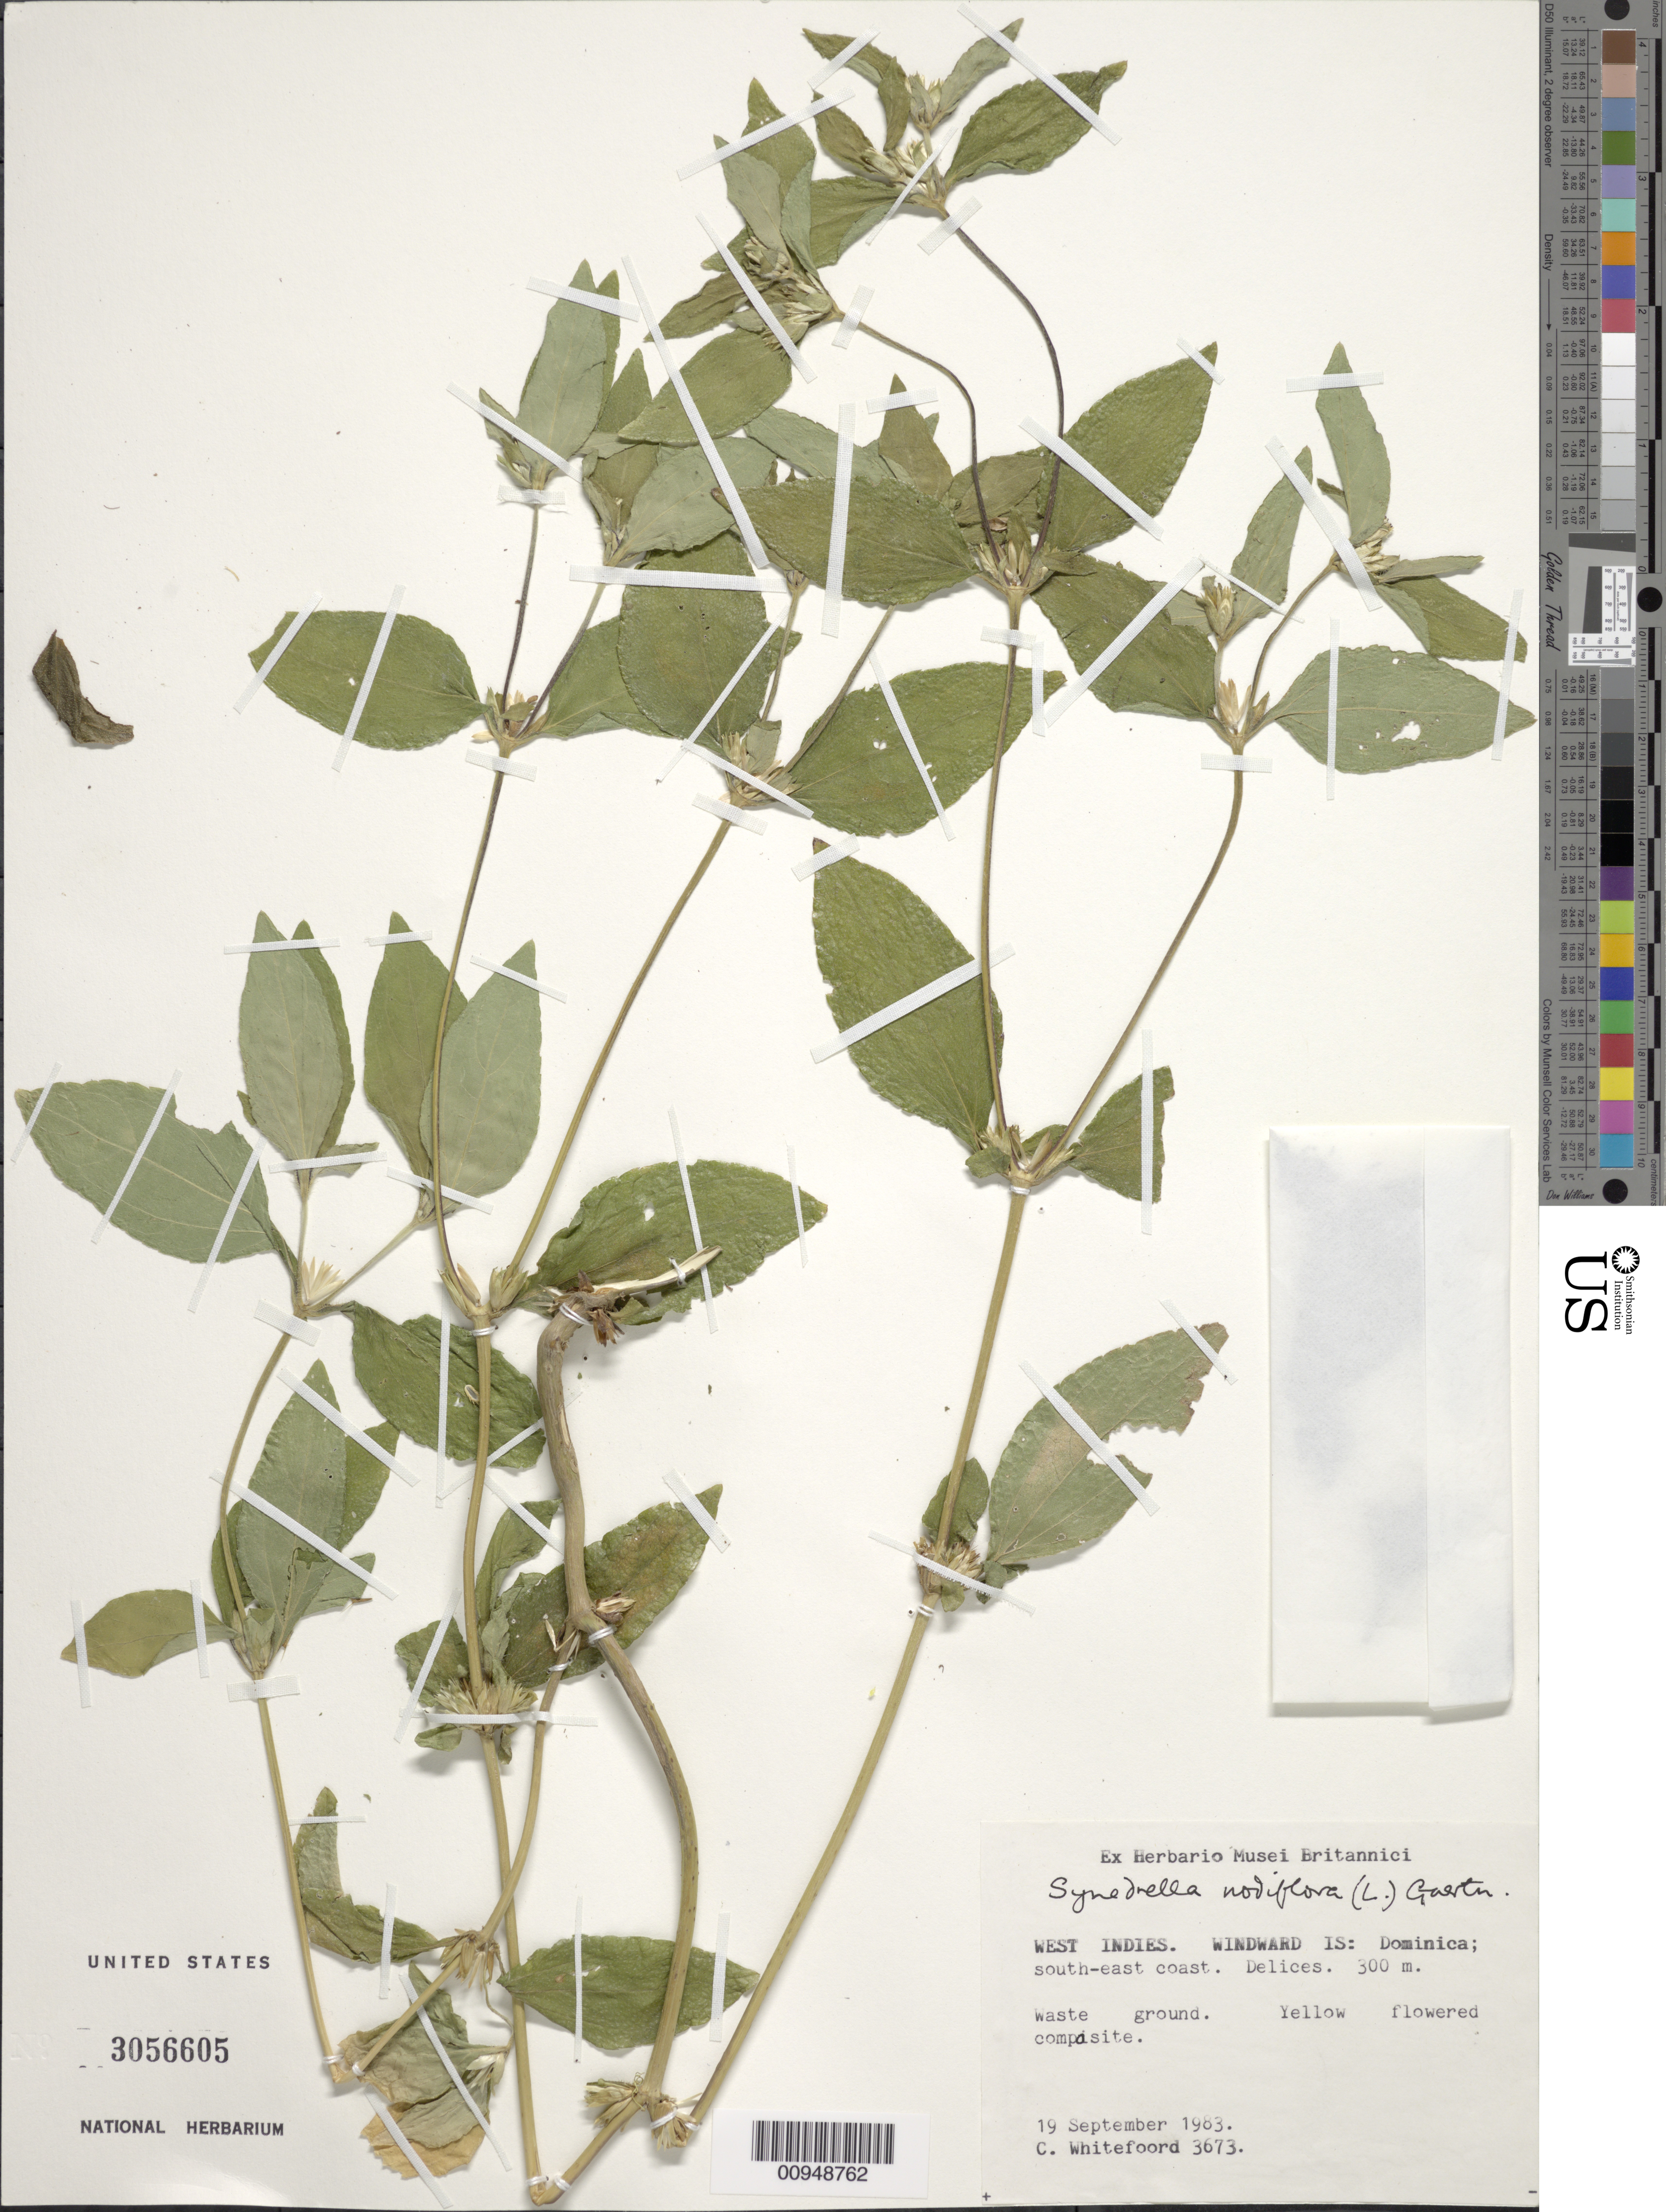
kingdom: Plantae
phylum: Tracheophyta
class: Magnoliopsida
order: Asterales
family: Asteraceae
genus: Synedrella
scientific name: Synedrella nodiflora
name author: (L.) Gaertn.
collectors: C. Whitefoord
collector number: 3673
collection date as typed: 19 Sep 1983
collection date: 1983-09-19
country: Dominica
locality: South-east coast, Delices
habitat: Waste ground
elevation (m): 300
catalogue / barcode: US 3056605